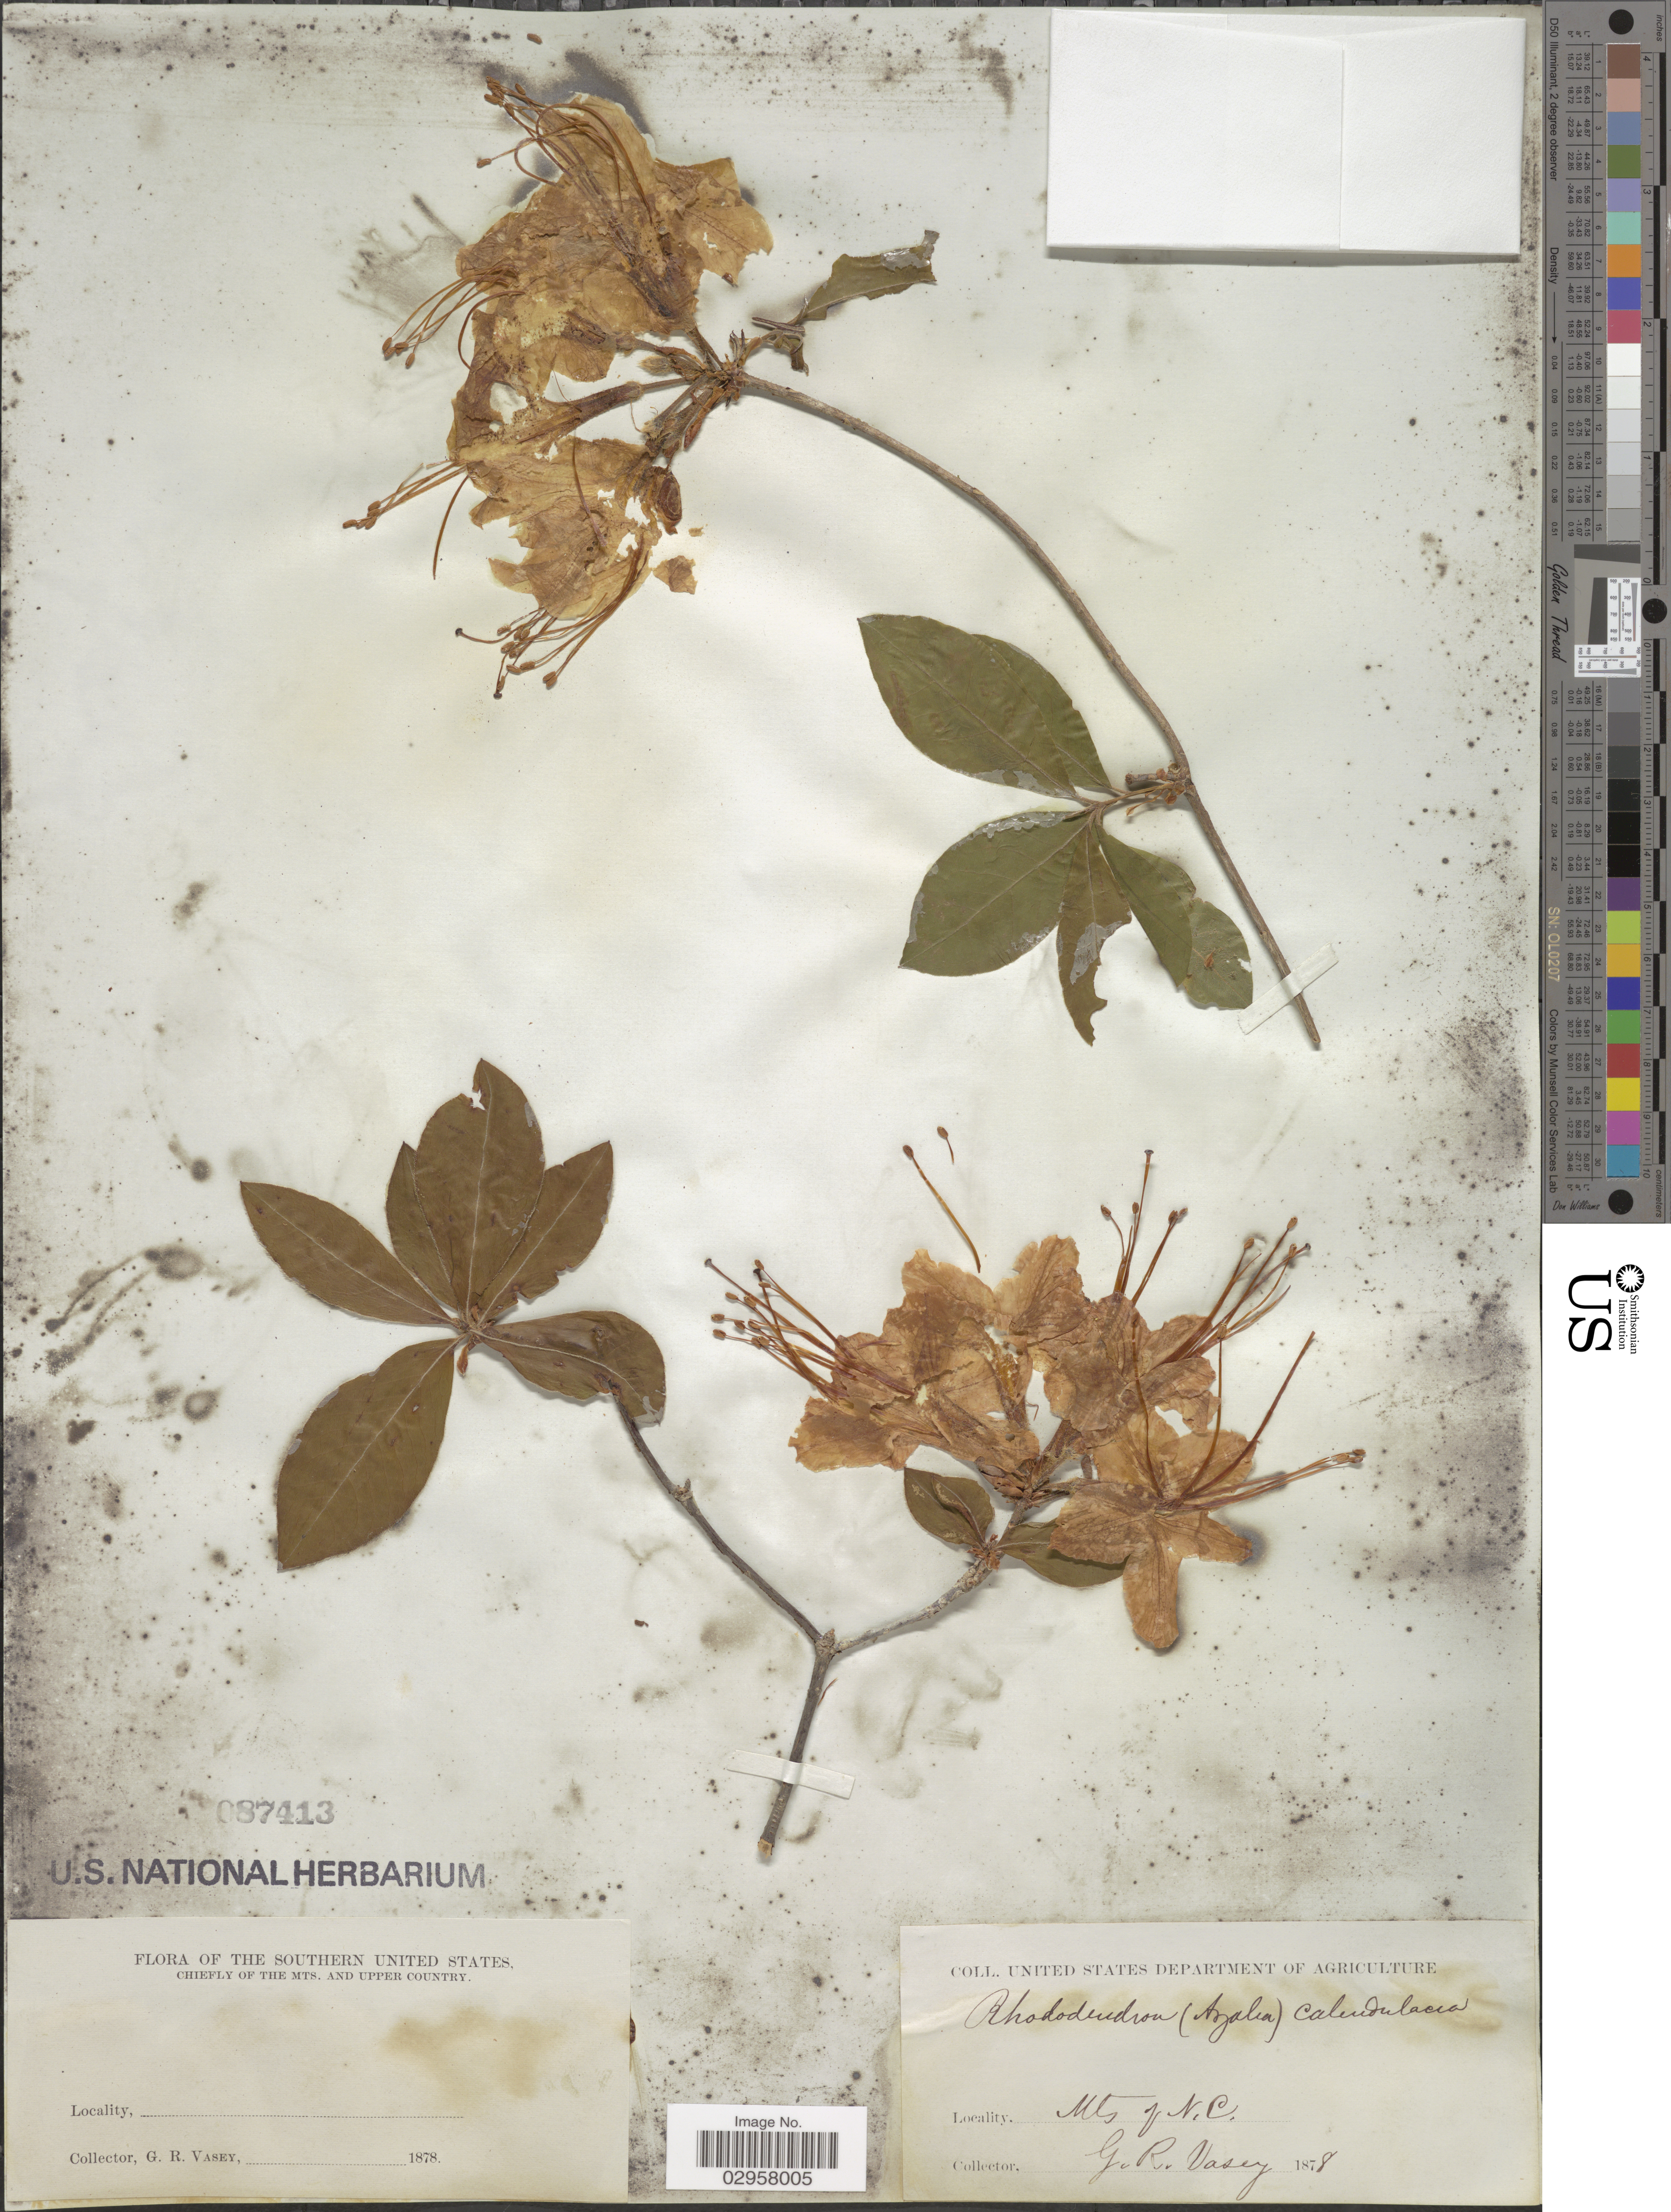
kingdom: Plantae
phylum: Tracheophyta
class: Magnoliopsida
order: Ericales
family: Ericaceae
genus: Rhododendron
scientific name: Rhododendron calendulaceum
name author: (Michx.) Torr.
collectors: G. R. Vasey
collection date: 1878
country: United States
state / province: North Carolina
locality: Mts of N.C.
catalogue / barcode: US 87413